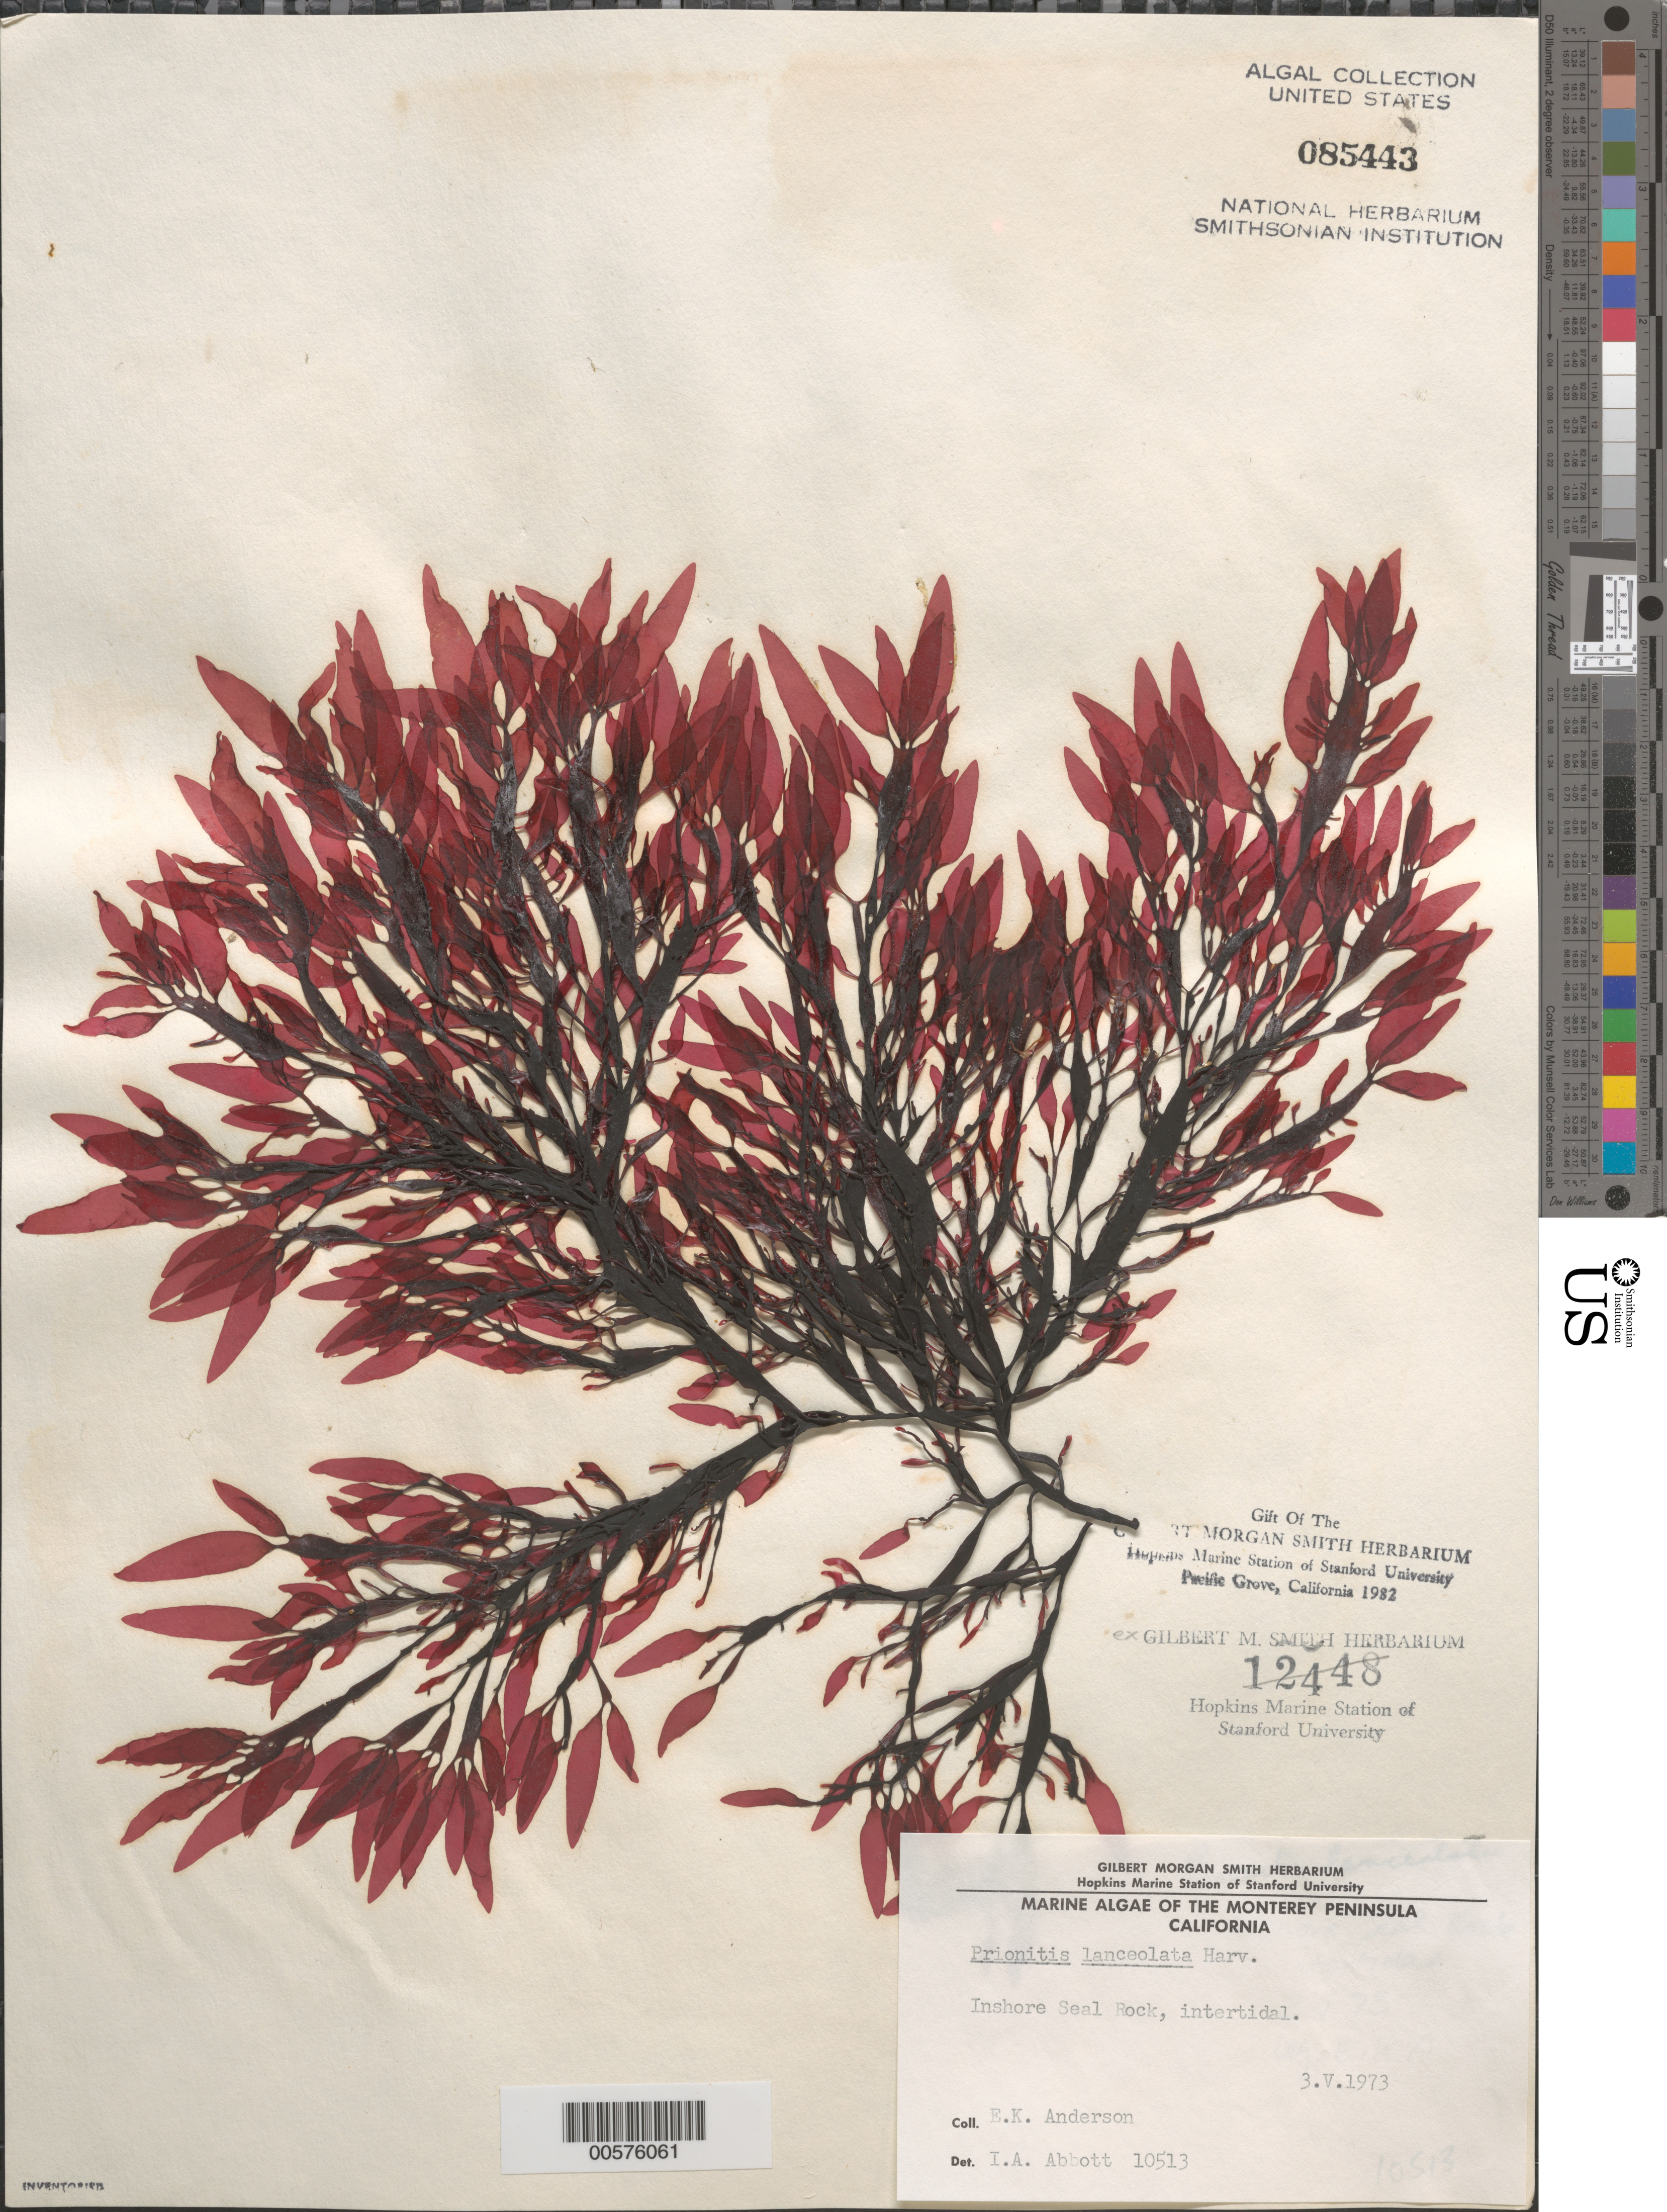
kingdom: Plantae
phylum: Rhodophyta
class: Florideophyceae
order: Cryptonemiales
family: Cryptonemiaceae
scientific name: Prionitis lanceolata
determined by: Abbott, Isabella A.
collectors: E. K. Anderson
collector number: IAA 10513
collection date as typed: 03 May 1973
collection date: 1973-05-03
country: United States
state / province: California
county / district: Monterey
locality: Inshore Seal Rock, Monterey Peninsula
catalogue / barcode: US 85443